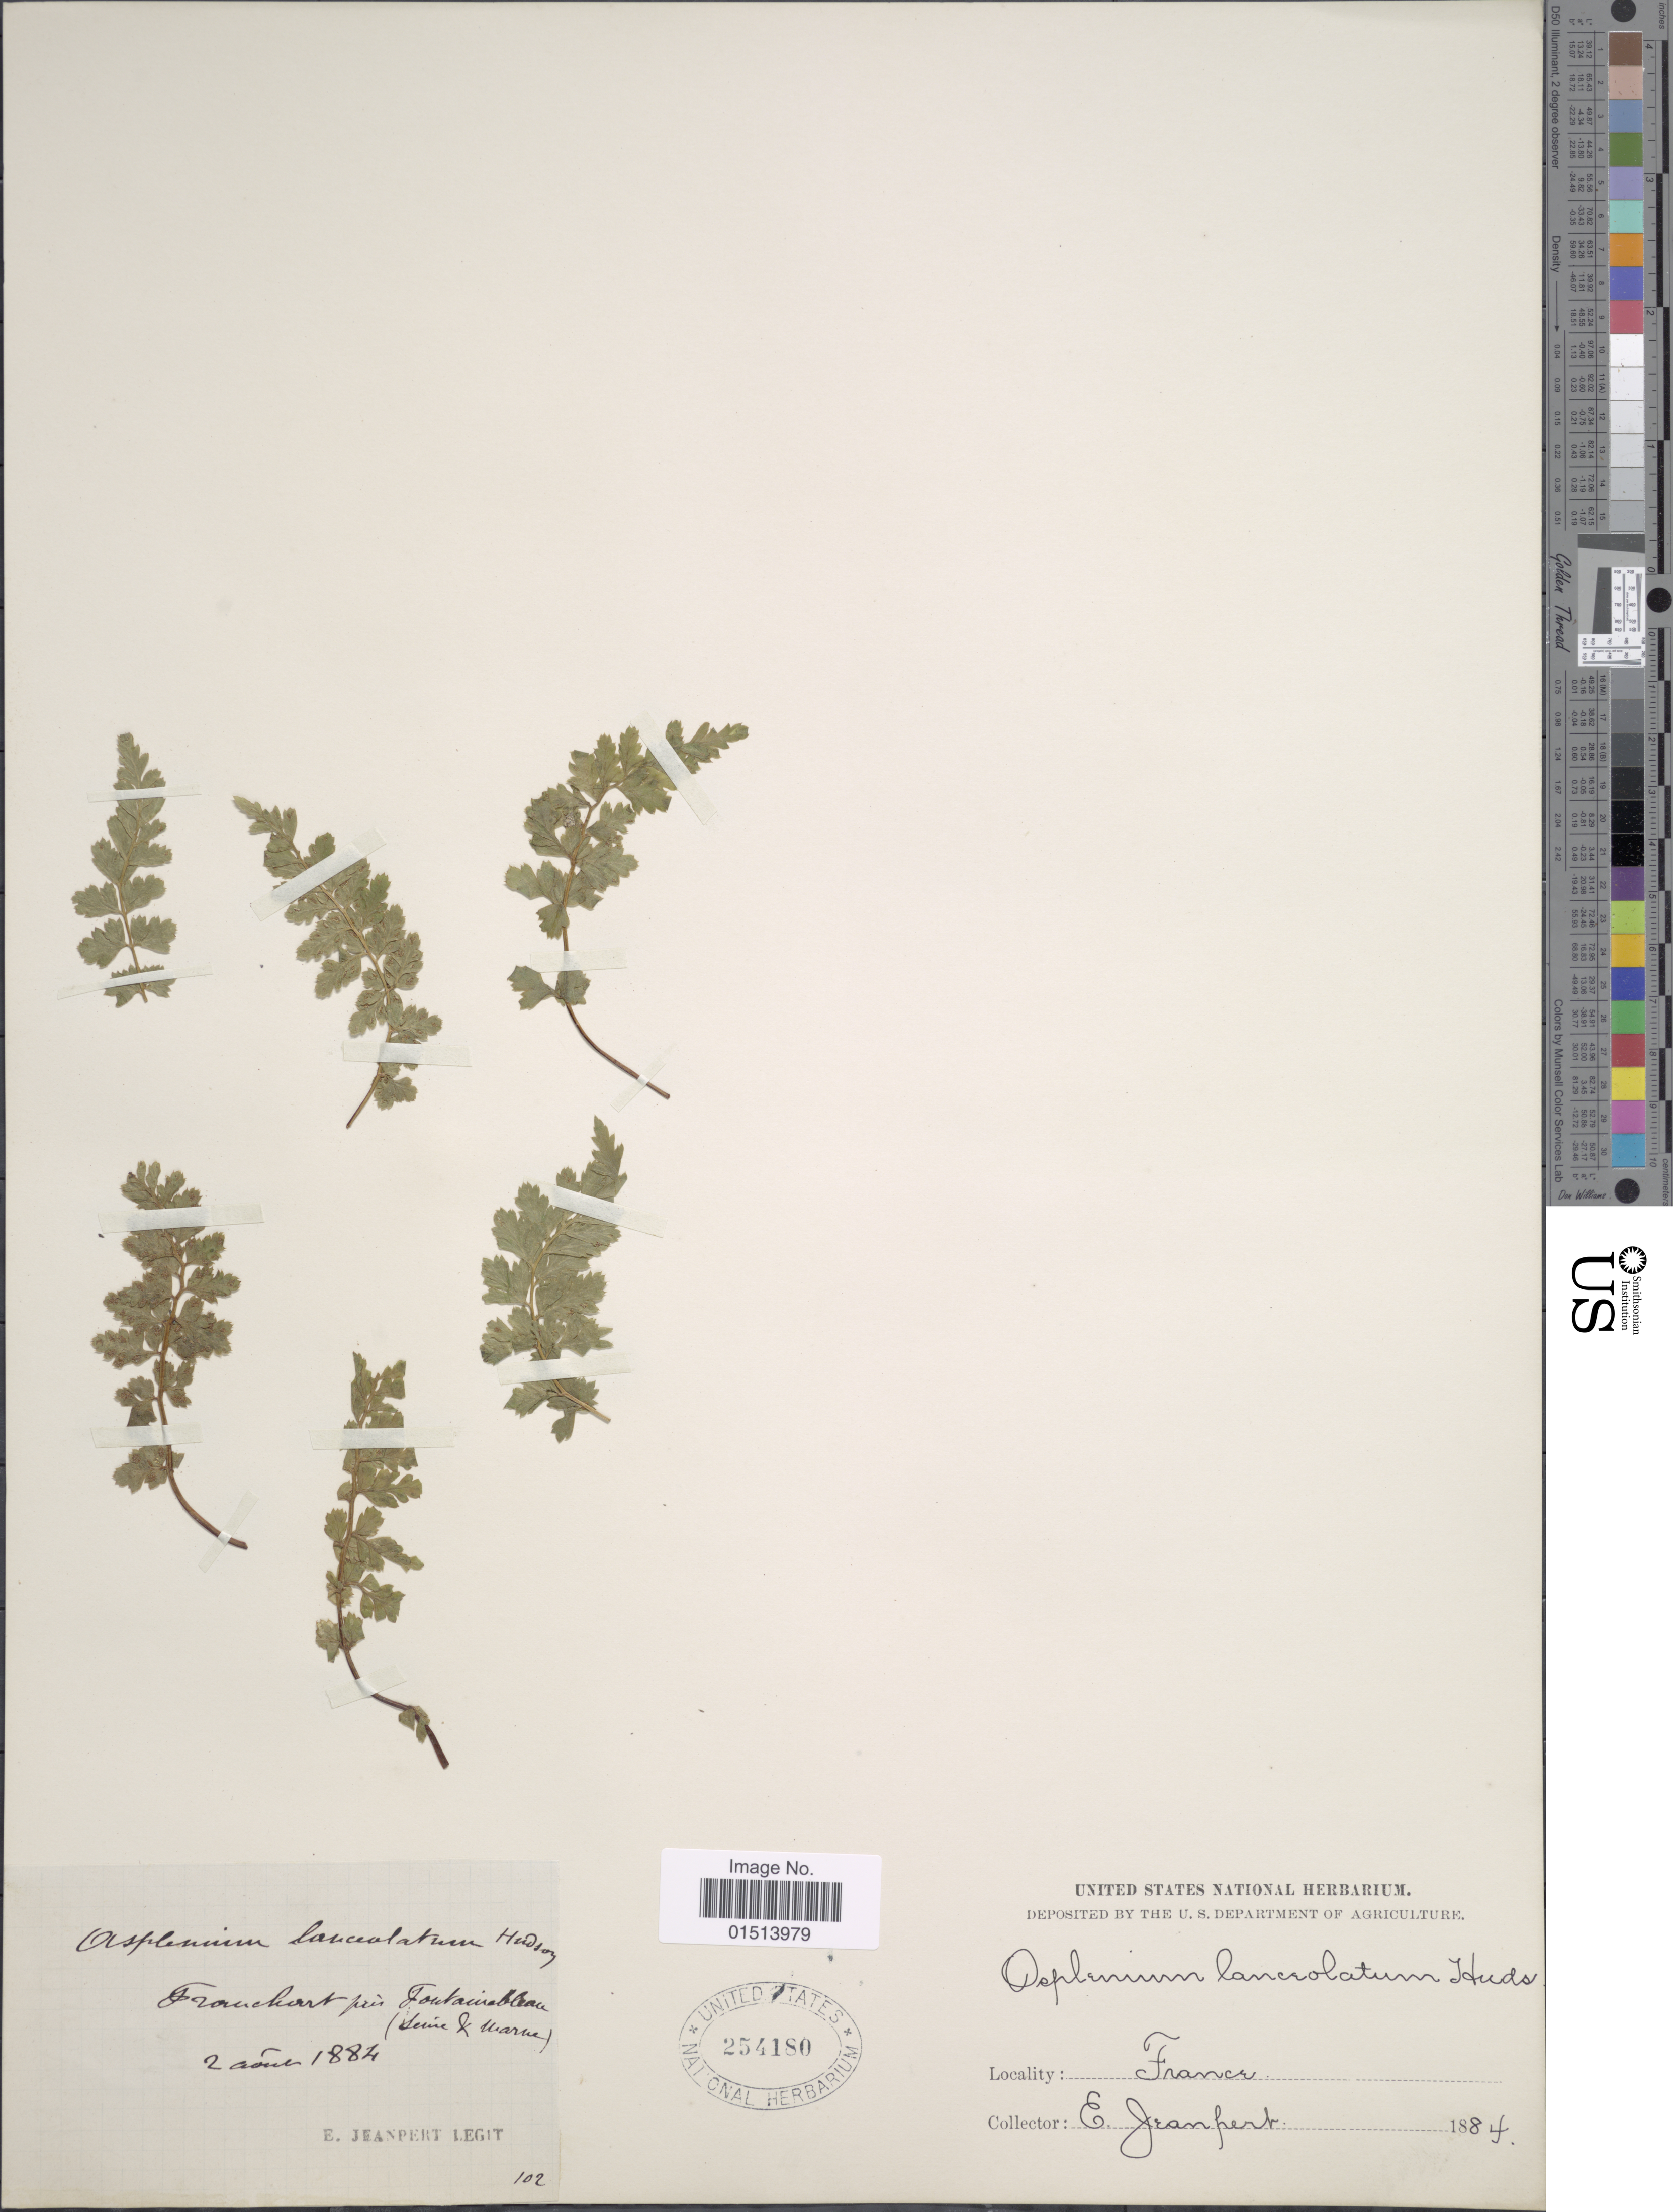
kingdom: Plantae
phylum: Tracheophyta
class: Polypodiopsida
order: Polypodiales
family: Aspleniaceae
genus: Asplenium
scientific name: Asplenium obovatum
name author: Viv.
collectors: E. Jeanpert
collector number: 102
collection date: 1884-08-02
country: France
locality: Francem Franckurt pres Foutaciablau (serine & warne) [interpreted]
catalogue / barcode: US 254180